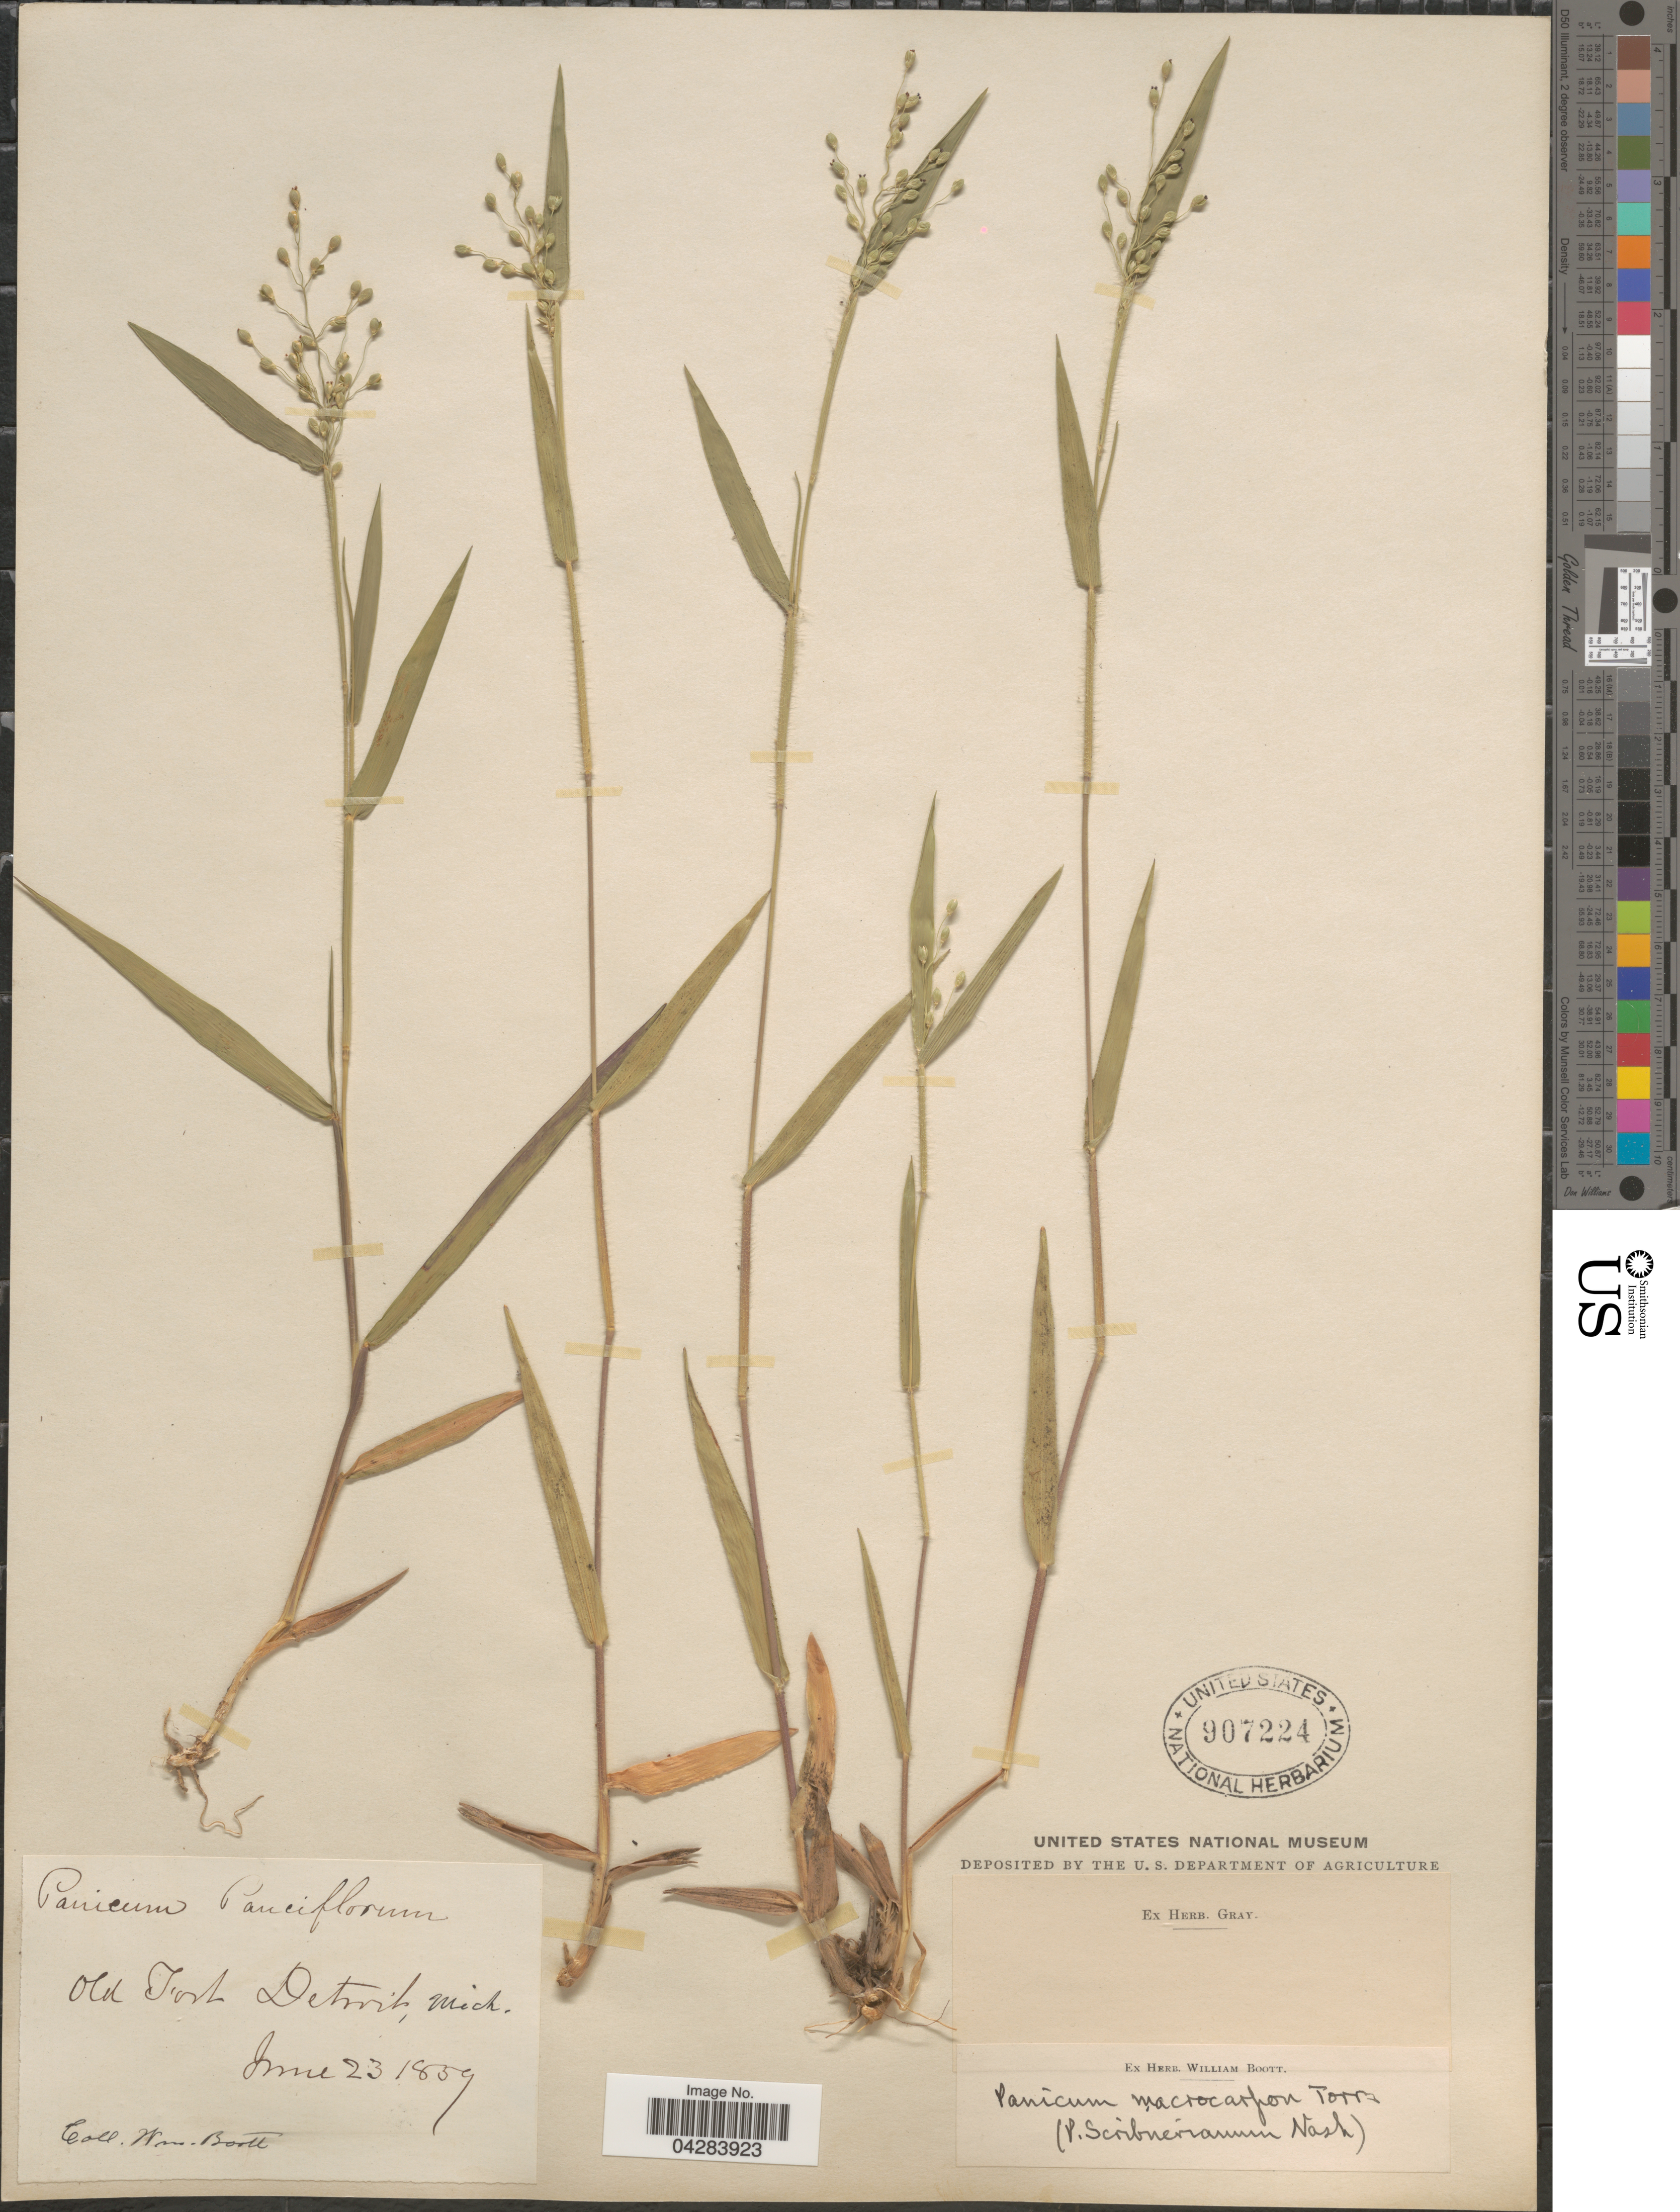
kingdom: Plantae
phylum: Tracheophyta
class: Liliopsida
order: Poales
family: Poaceae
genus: Dichanthelium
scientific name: Dichanthelium oligosanthes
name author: (Schult.) Gould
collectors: W. Boott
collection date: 1859-06-23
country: United States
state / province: Michigan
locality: Old Fort Detroit.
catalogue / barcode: US 907224